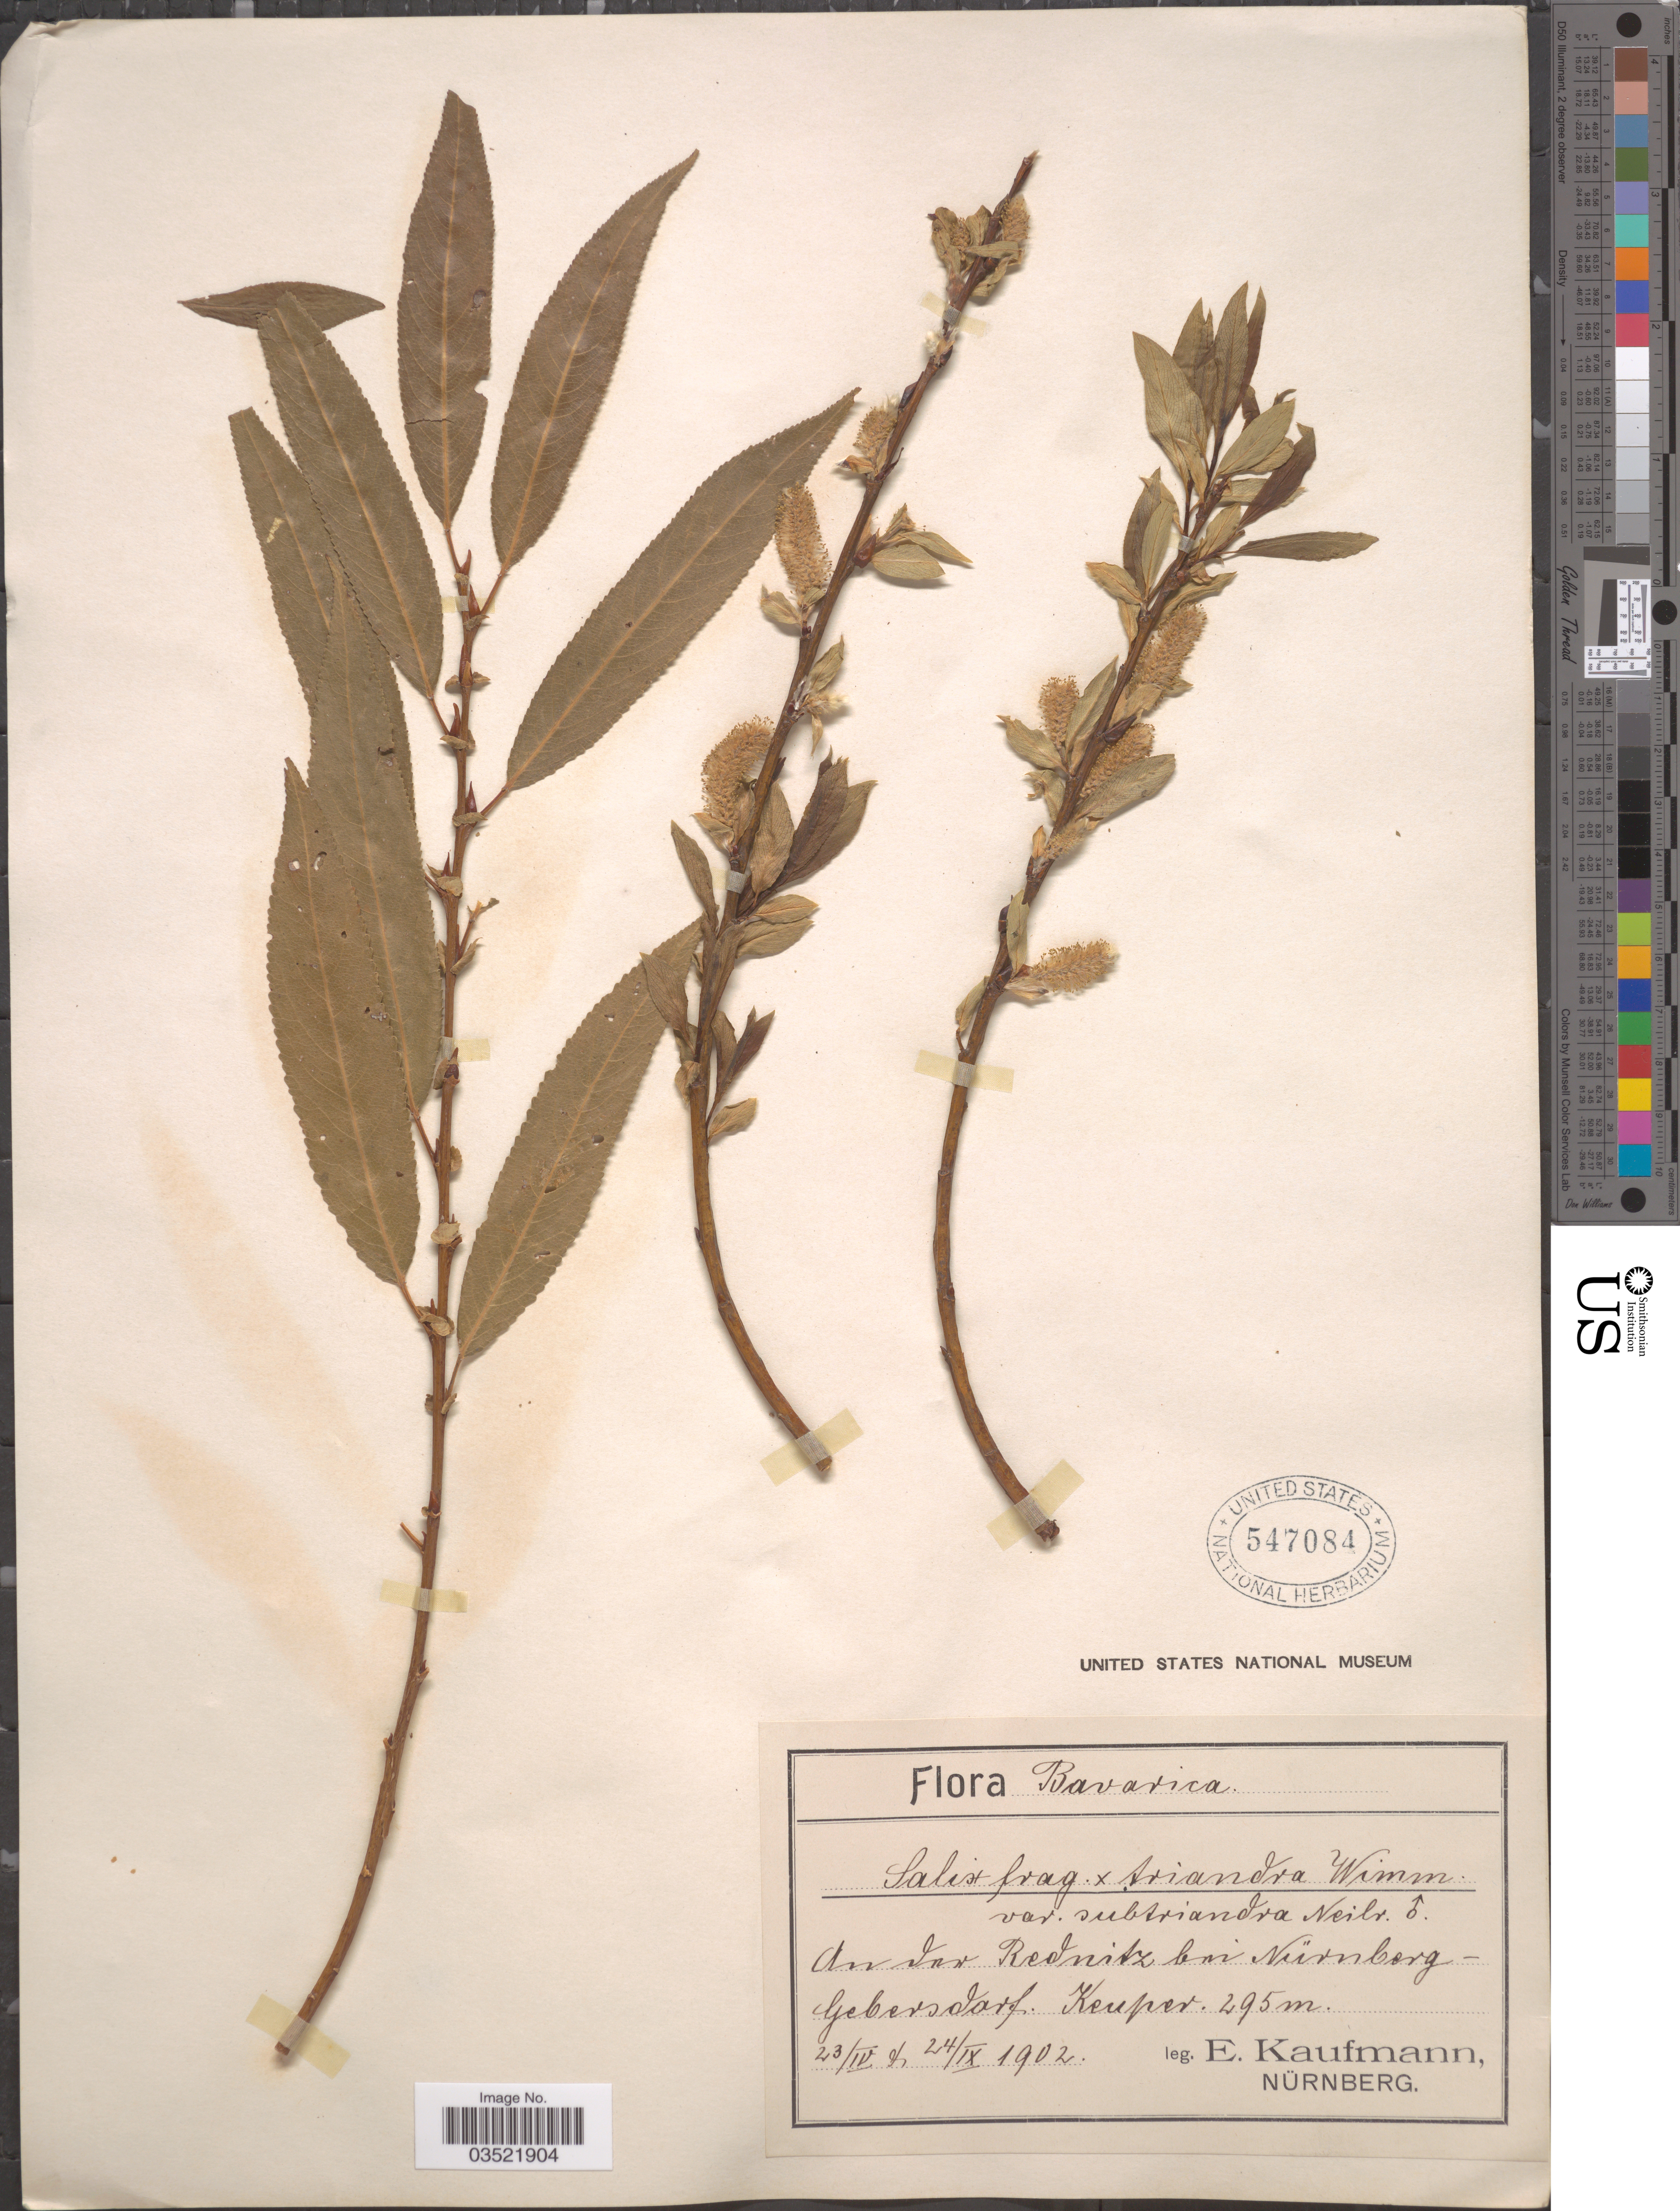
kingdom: Plantae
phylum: Tracheophyta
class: Magnoliopsida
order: Malpighiales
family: Salicaceae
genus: Salix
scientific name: Salix fragilis x S. triandra L.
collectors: E. Kaufmann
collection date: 1902-04-23/1902-09-24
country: Germany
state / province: Bayern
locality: Bavarica. An der Rednitz bei Nürnberg Gebersdorf Keuper.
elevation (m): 294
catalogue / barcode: US 547084